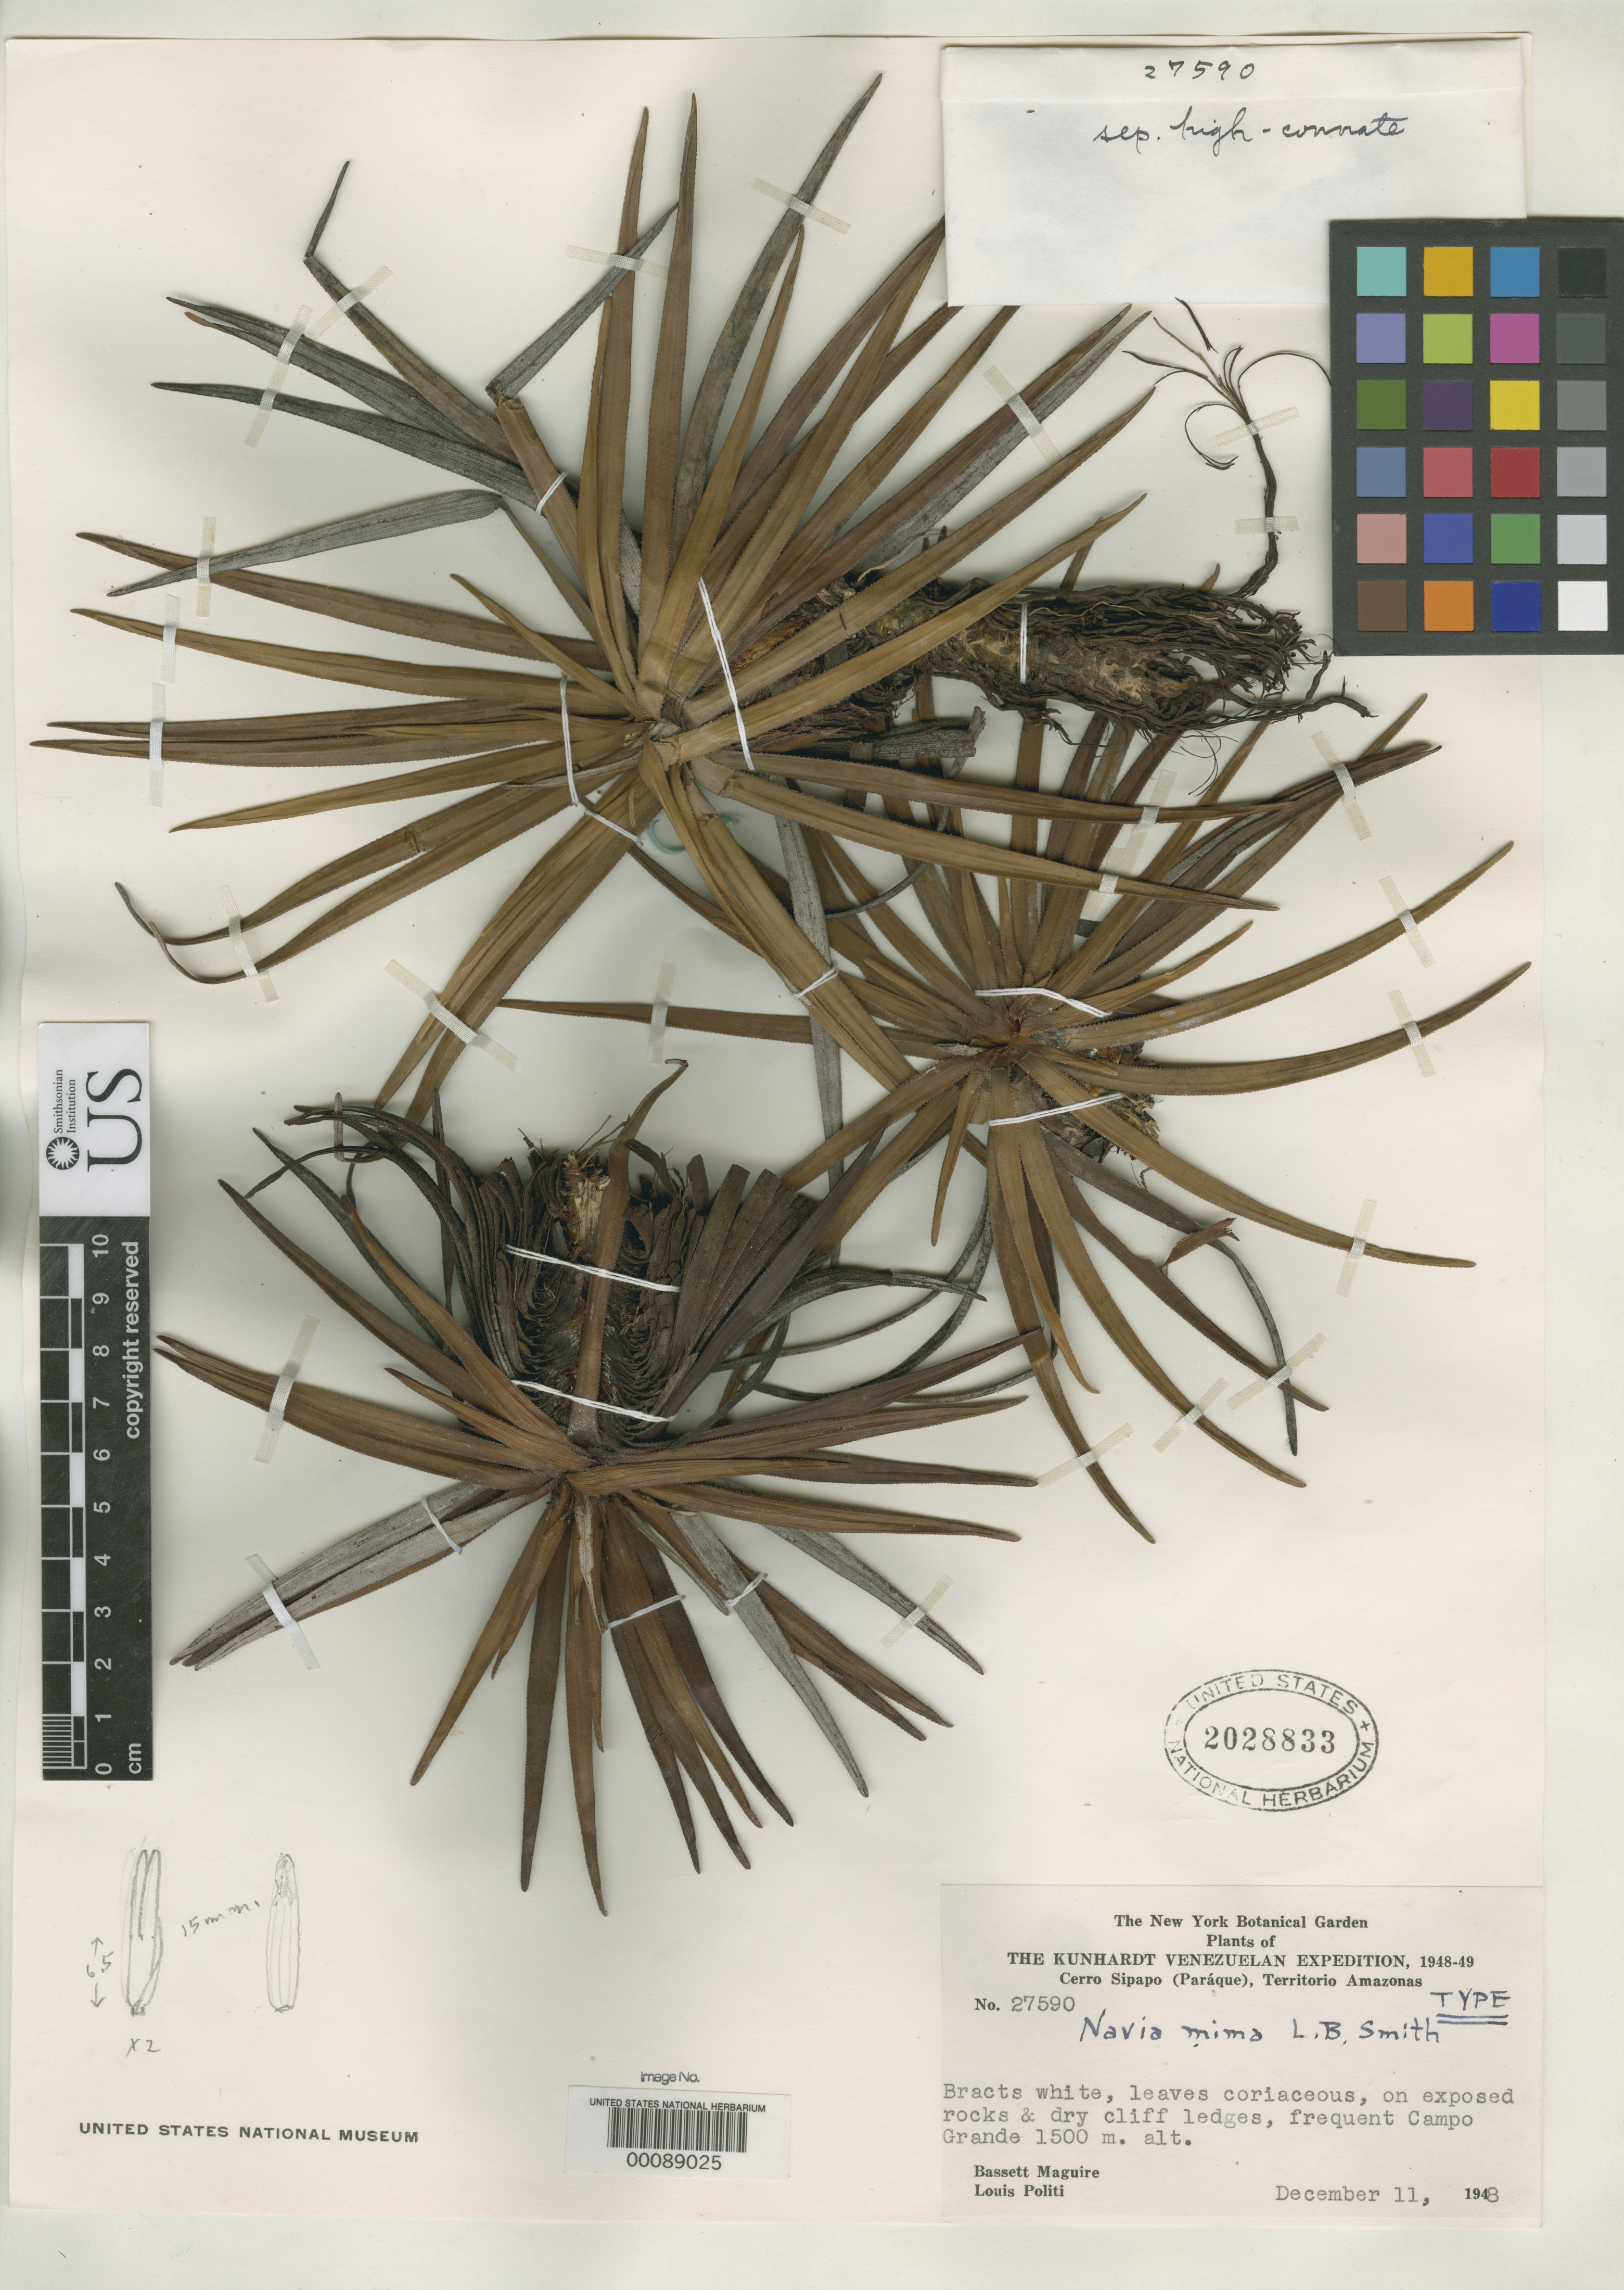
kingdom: Plantae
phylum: Tracheophyta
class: Liliopsida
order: Poales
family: Bromeliaceae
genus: Navia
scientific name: Navia mima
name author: L.B. Sm.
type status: Holotype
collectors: B. Maguire & L. Politi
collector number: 27590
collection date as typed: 11 Dec 1948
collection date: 1948-12-11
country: Venezuela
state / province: Amazonas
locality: Cerro Sipapo, Campo Grande.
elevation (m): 1500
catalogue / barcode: US 2028833